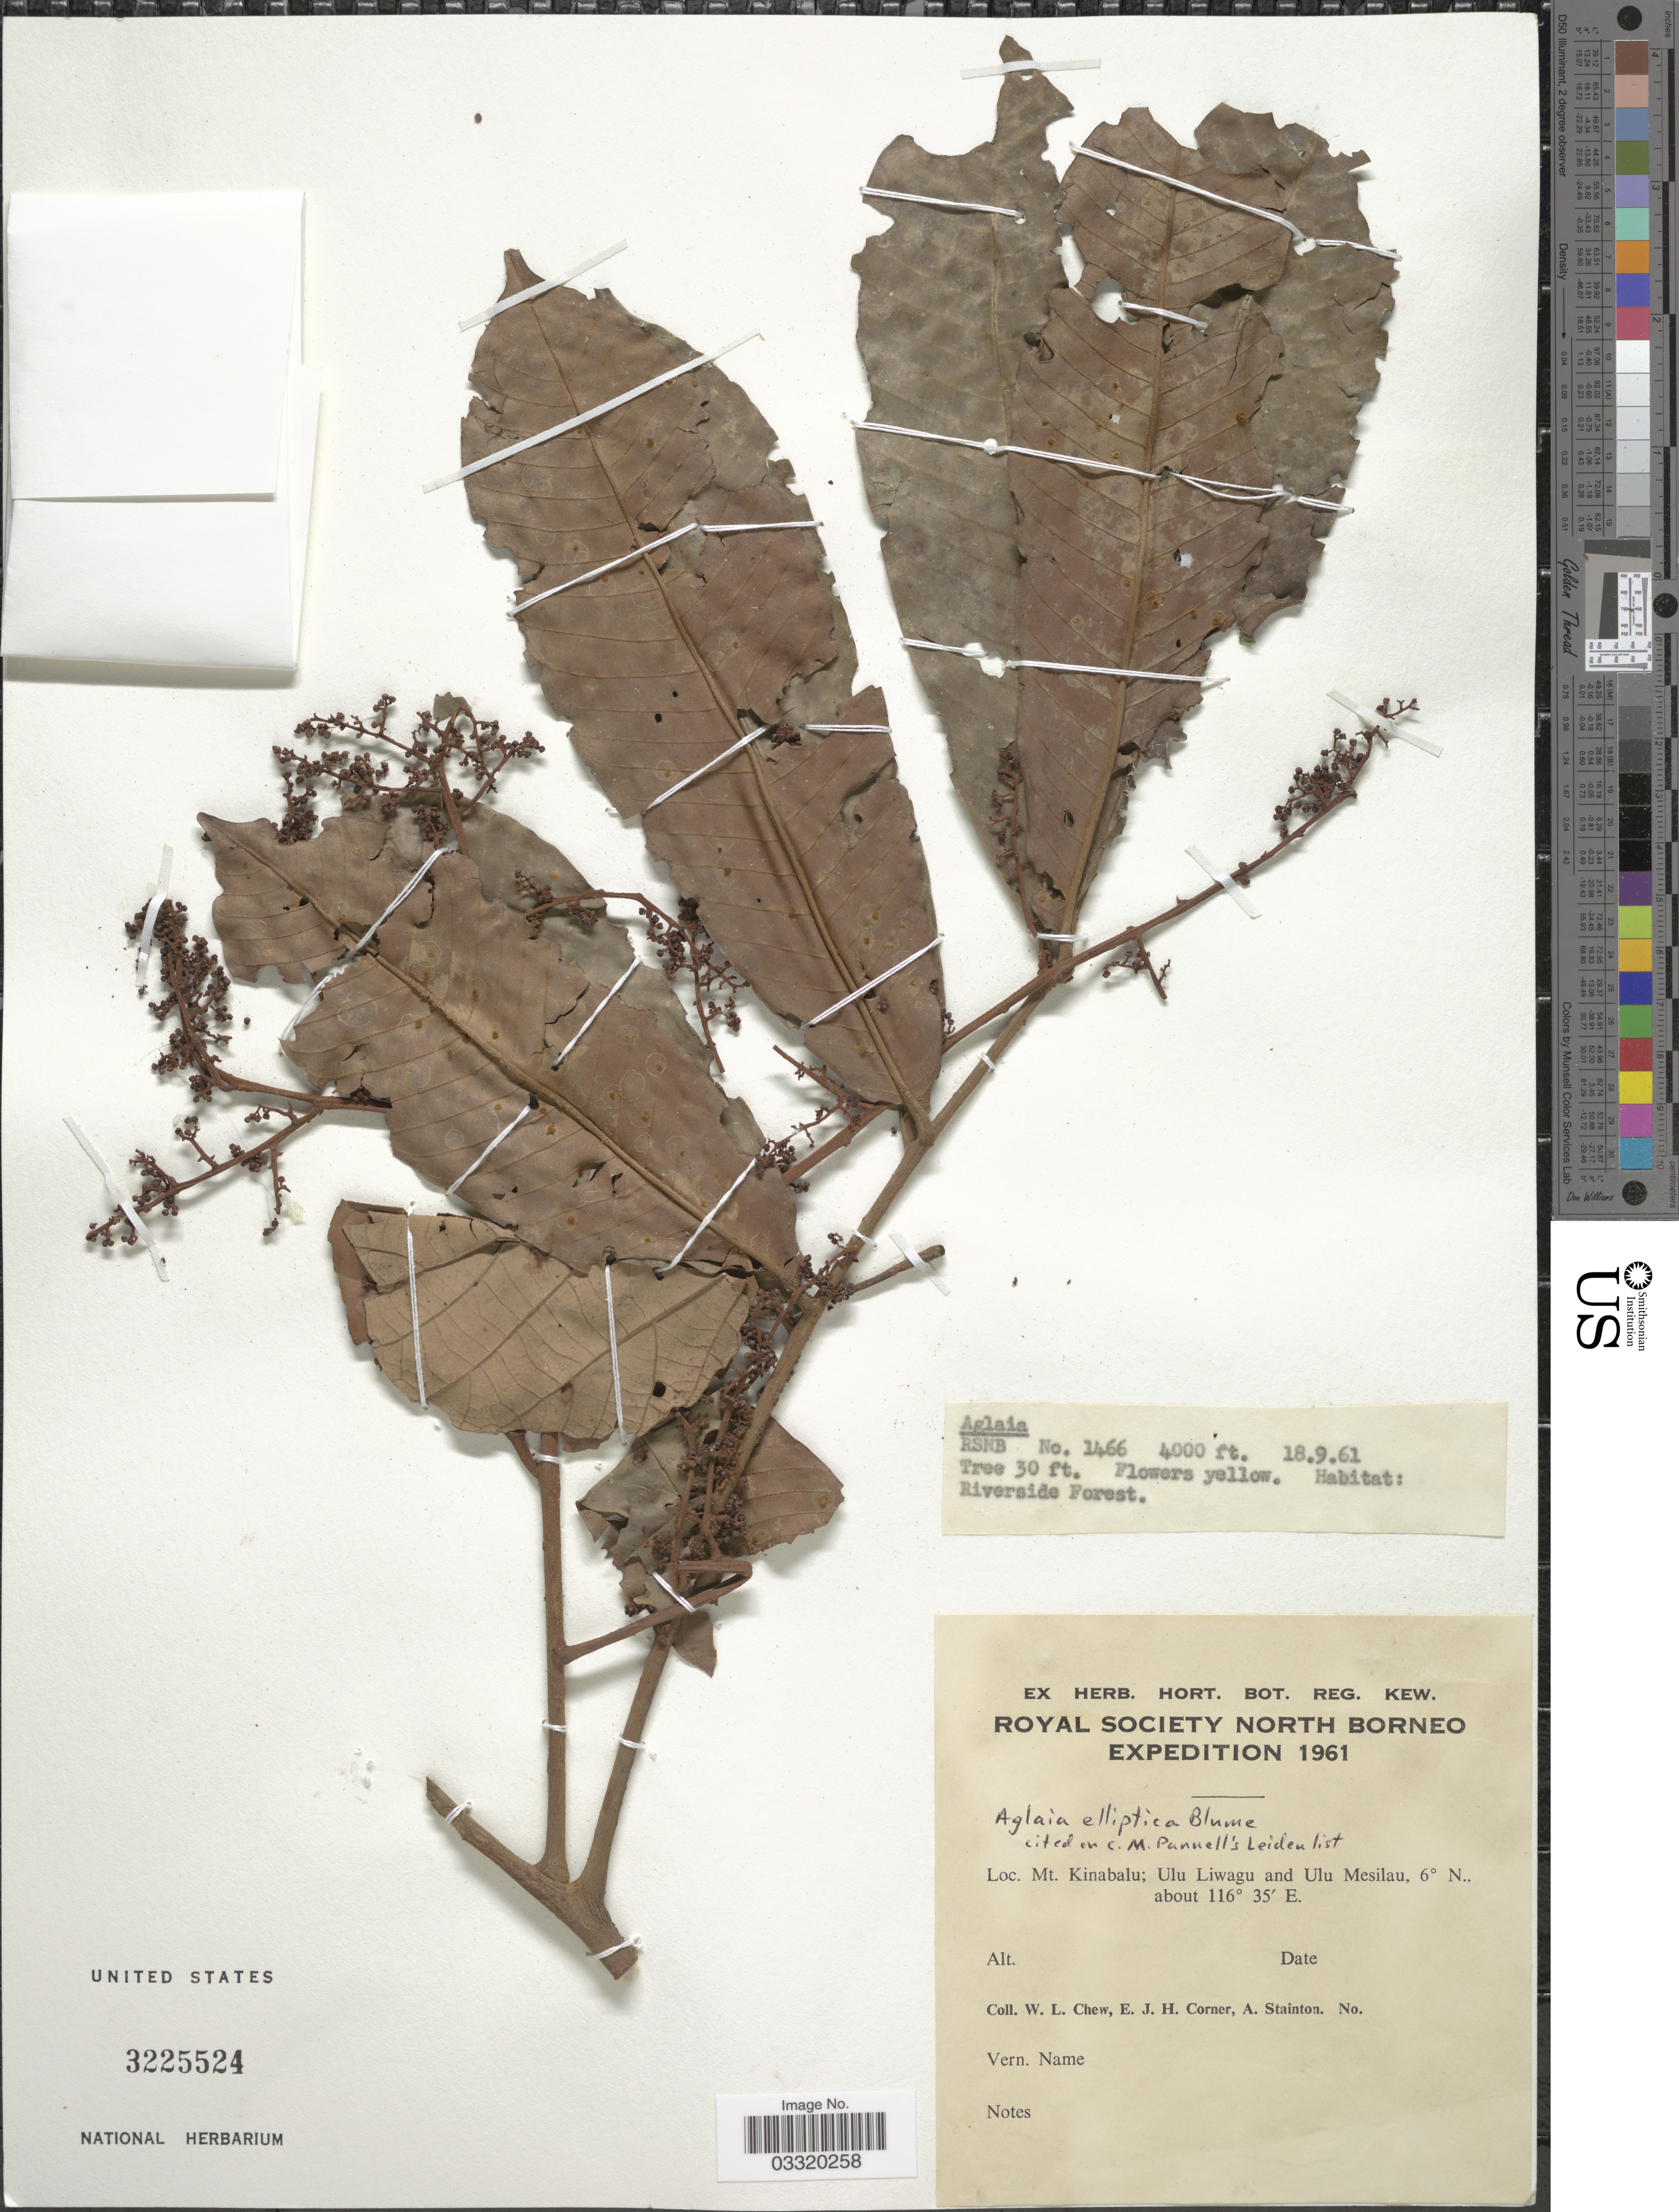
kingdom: Plantae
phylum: Tracheophyta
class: Magnoliopsida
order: Sapindales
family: Meliaceae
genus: Aglaia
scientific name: Aglaia elliptica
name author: Blume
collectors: W. Chew, E. Corner & A. Stainton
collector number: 1466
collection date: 1961-09-18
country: Malaysia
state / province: Sabah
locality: North Borneo. Mt. Kinabalu; Ulu Liwagu and Ulu Mesilau.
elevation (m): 1219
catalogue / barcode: US 3225524